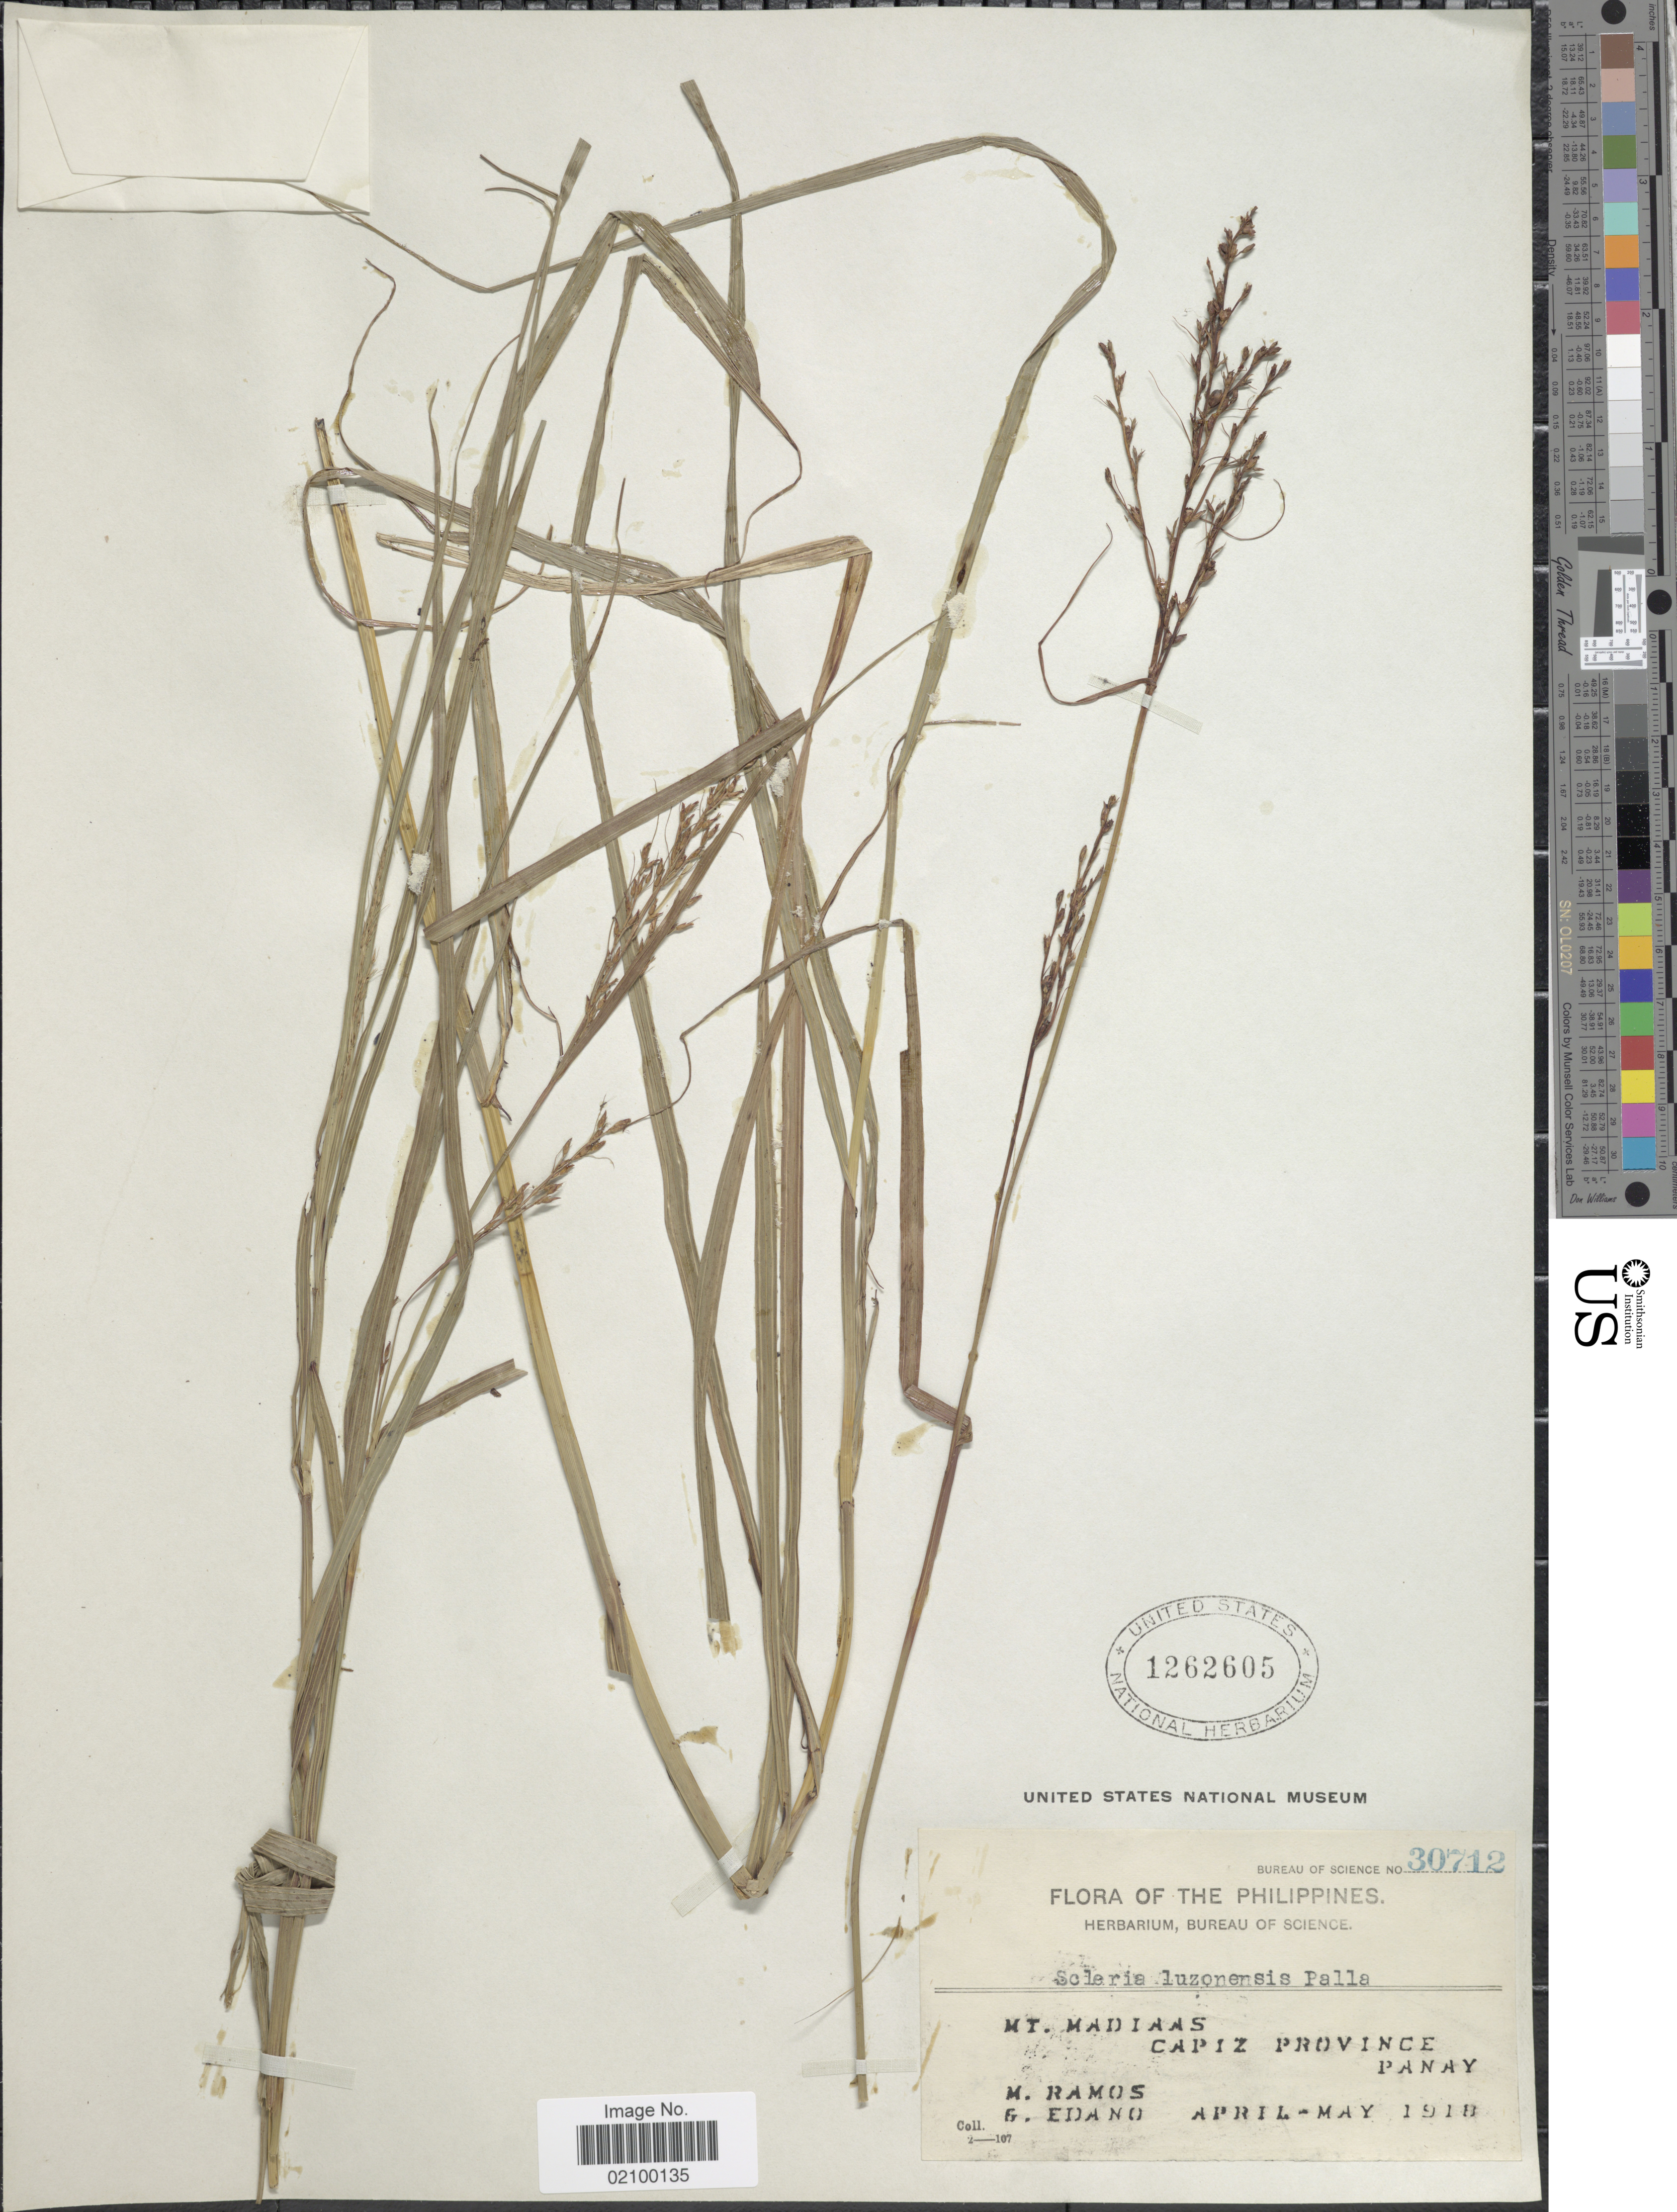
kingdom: Plantae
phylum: Tracheophyta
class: Liliopsida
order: Poales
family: Cyperaceae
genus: Scleria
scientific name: Scleria terrestris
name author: (L.) Fassett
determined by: Strong, Mark T., (BOT), Smithsonian Institution - National Museum of Natural History (UNITED STATES)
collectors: M. Ramos & G. Edaño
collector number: Bureau of Science 30712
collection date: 1918-04/1918-05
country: Philippines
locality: Mt. Madiaas, Capiz Province, Panay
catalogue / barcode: US 1262605